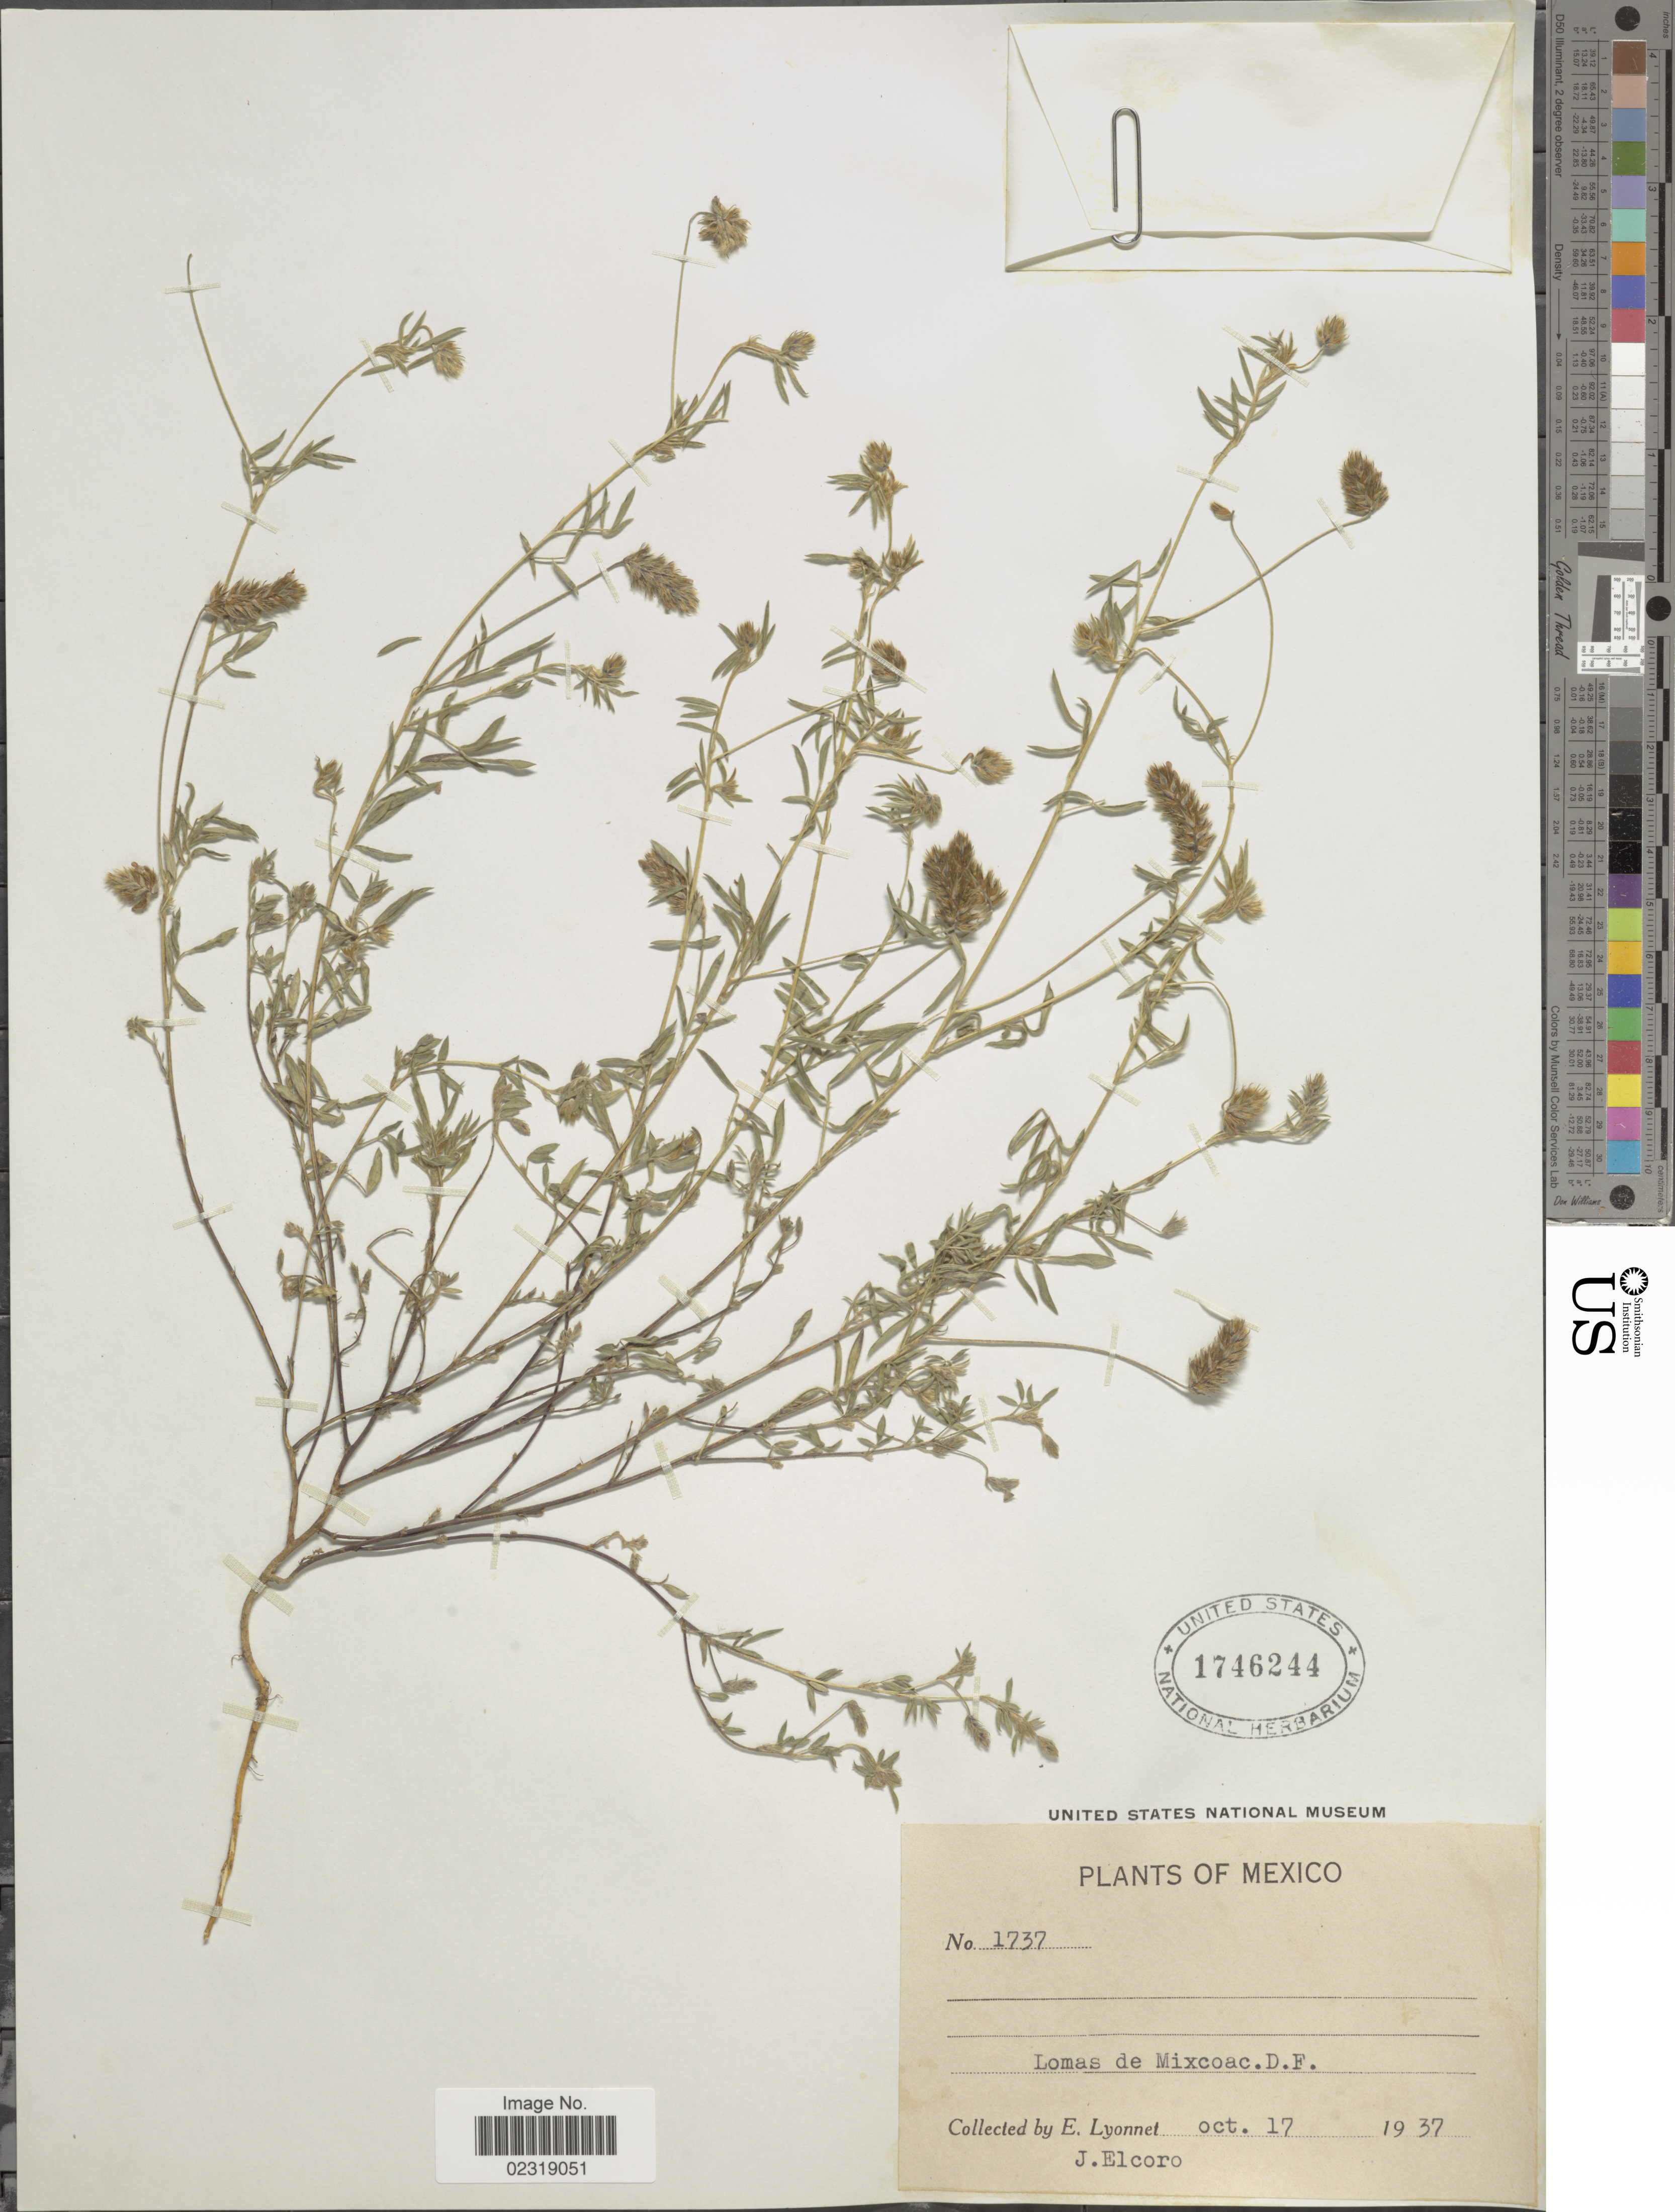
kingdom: Plantae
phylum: Tracheophyta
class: Magnoliopsida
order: Fabales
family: Fabaceae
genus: Dalea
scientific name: Dalea cliffortiana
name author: Willd.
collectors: E. Lyonnet & J. Elcoro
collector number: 1737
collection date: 1937-10-17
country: Mexico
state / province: Distrito Federal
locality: Lomas de Mixcoac, D.F.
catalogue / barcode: US 1746244